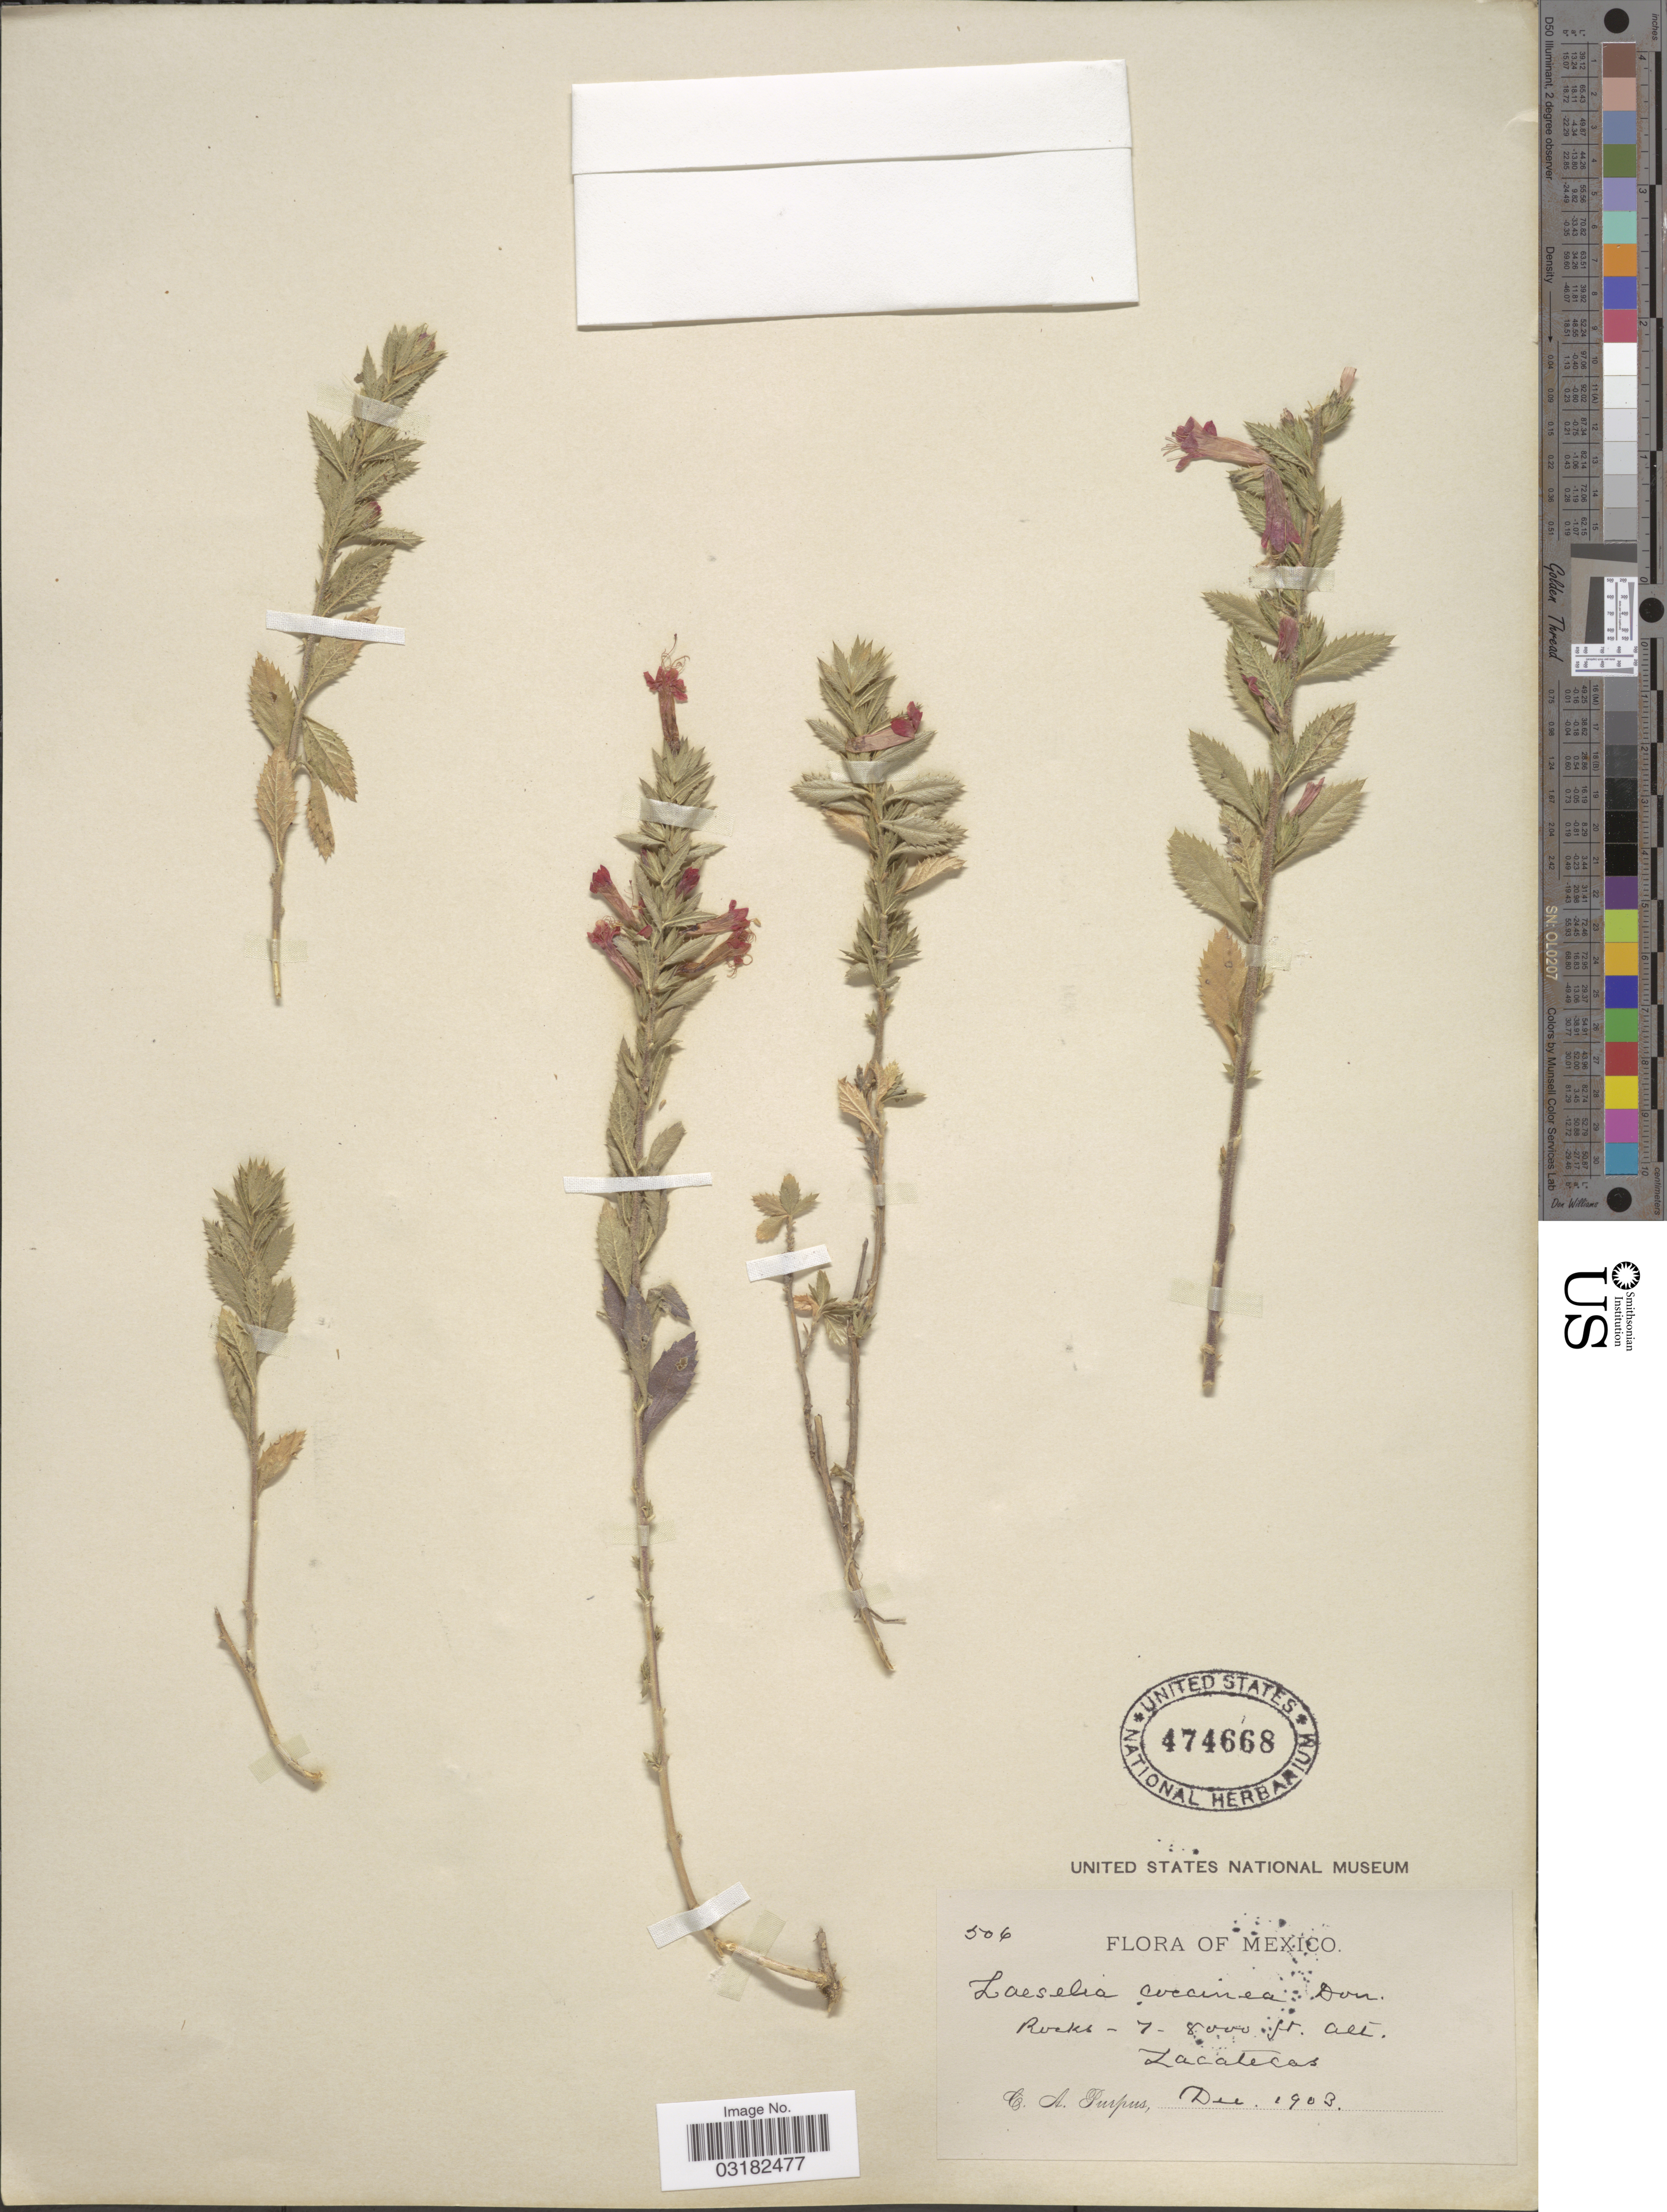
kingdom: Plantae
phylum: Tracheophyta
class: Magnoliopsida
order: Ericales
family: Polemoniaceae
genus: Loeselia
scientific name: Loeselia mexicana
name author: (Lam.) Brand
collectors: C. A. Purpus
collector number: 506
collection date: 1903-12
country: Mexico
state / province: México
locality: Zacatecas.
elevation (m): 2438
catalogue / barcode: US 474668